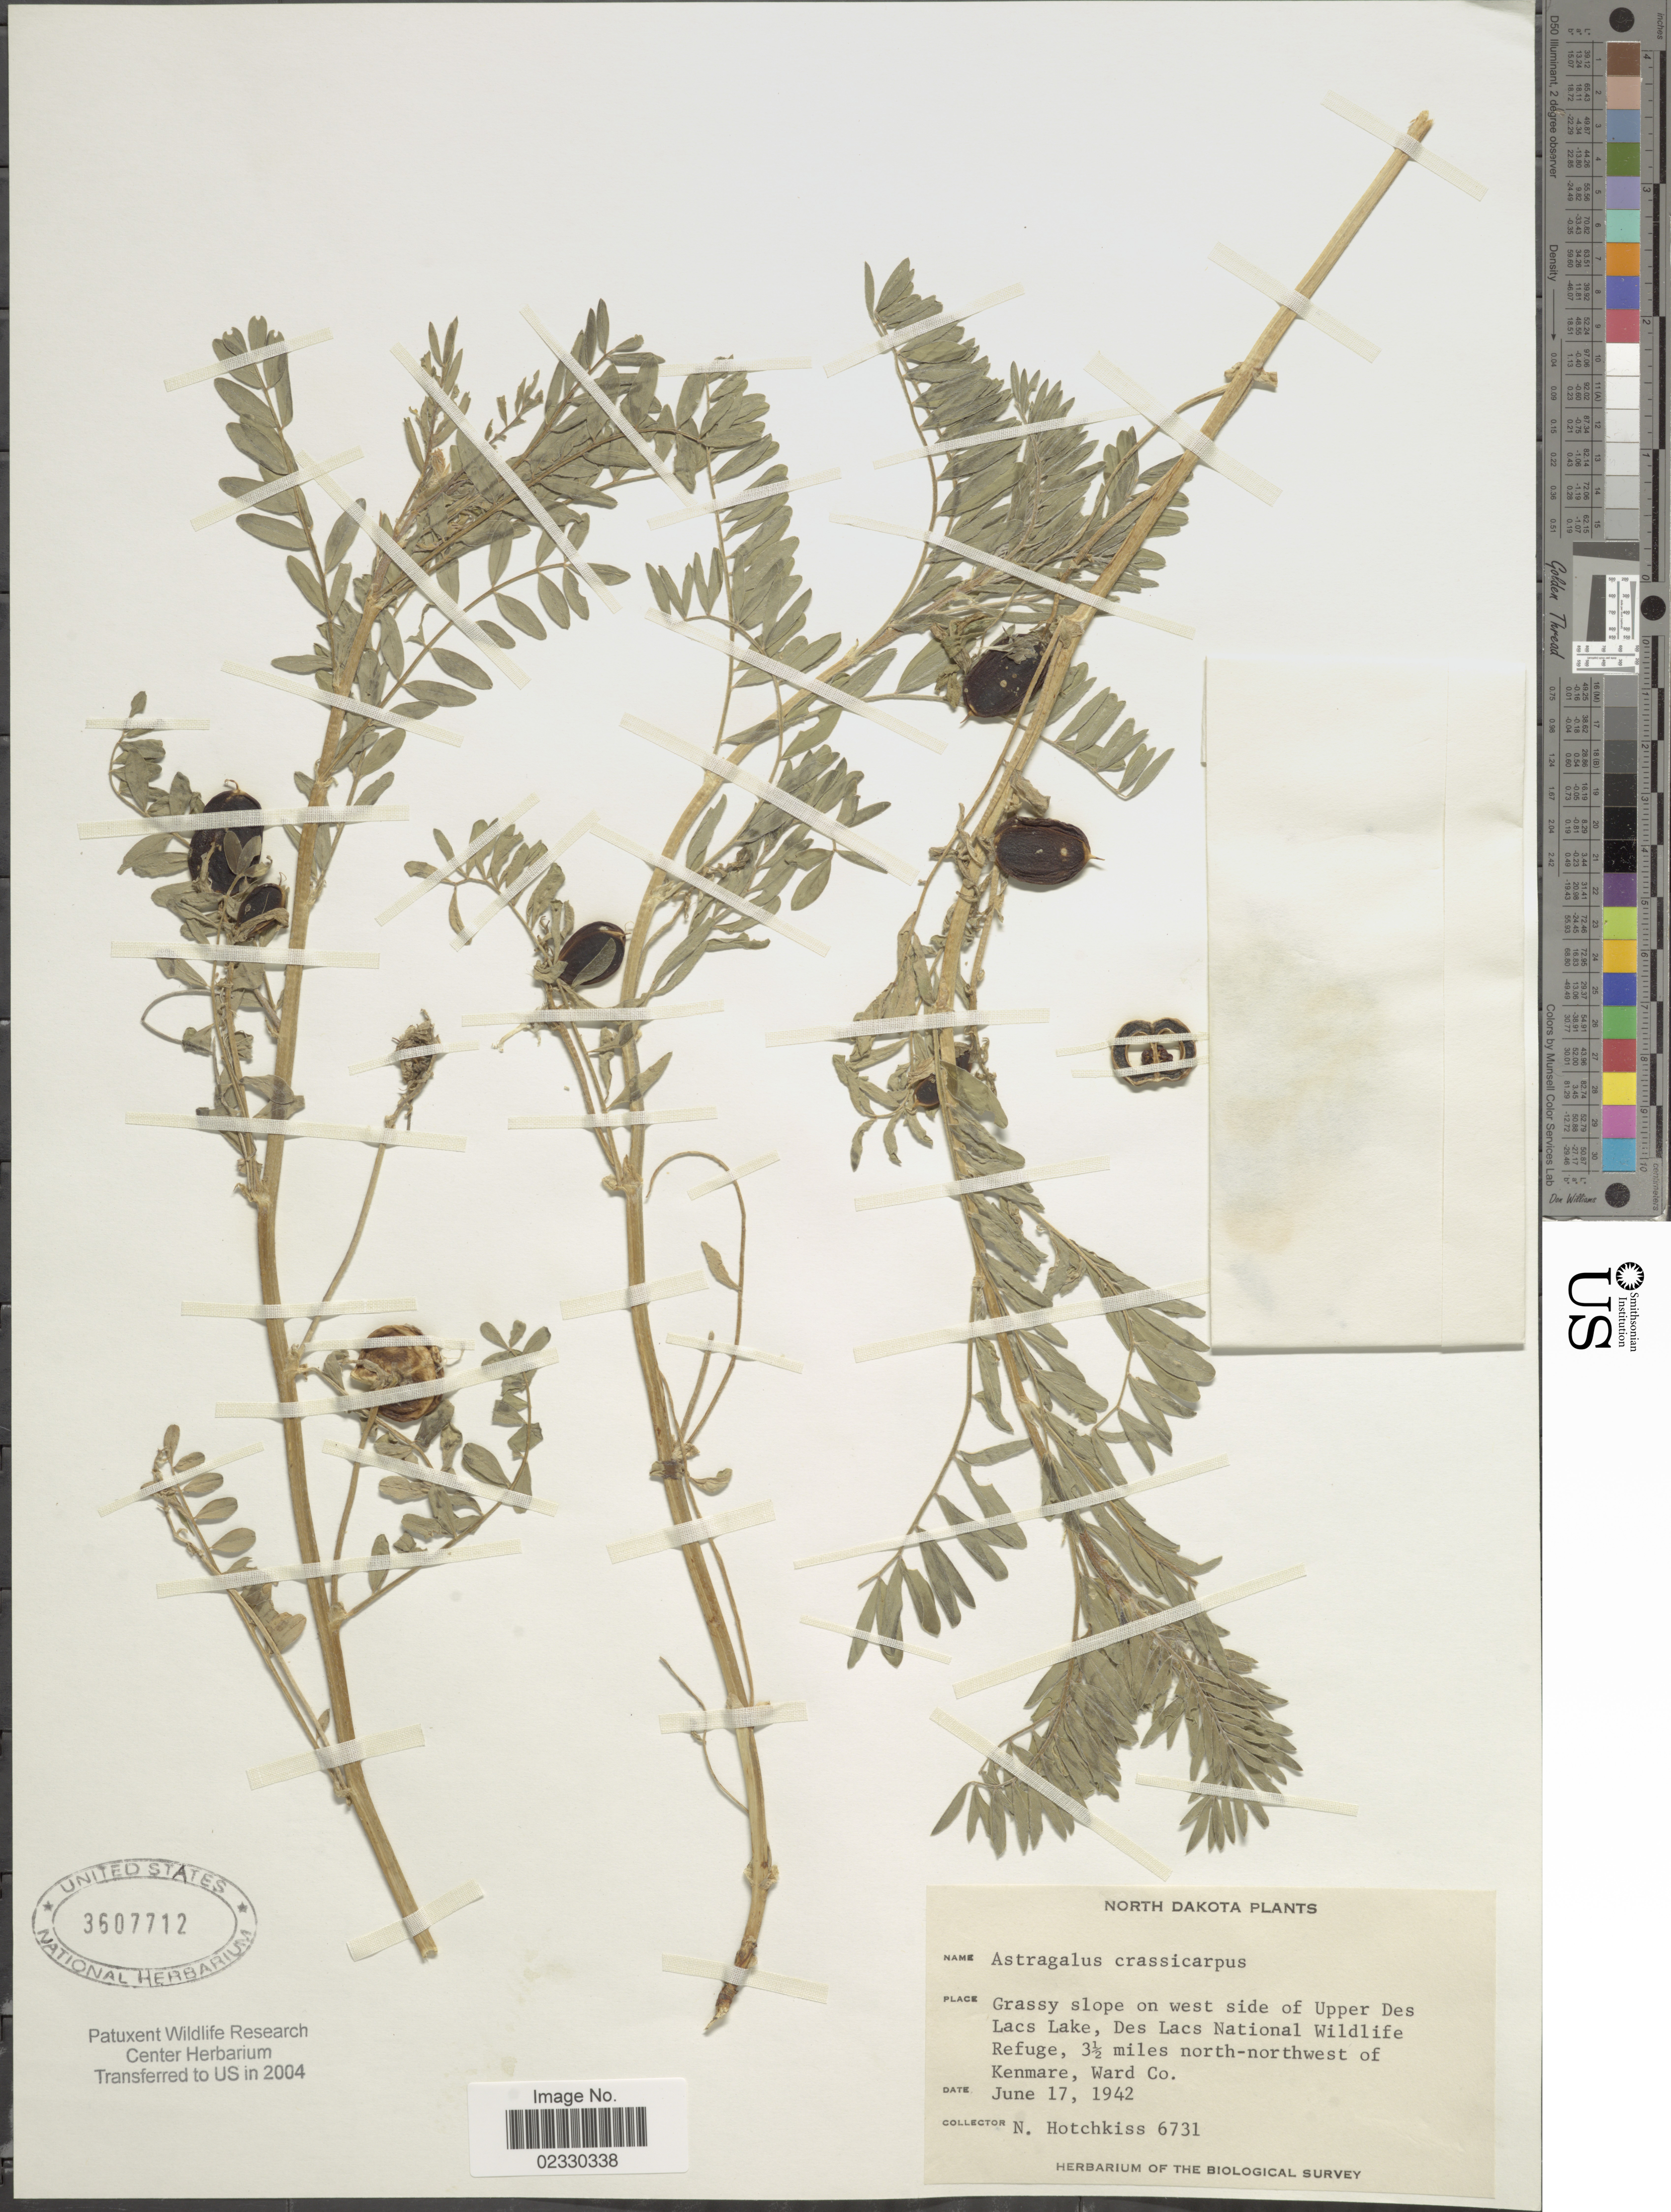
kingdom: Plantae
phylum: Tracheophyta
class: Magnoliopsida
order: Fabales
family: Fabaceae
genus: Astragalus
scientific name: Astragalus crassicarpus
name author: Nutt.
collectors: N. Hotchkiss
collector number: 6731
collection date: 1942-06-17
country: United States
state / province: North Dakota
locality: Grassy slope on west side of Upper Des Lacas Lake, Des Lacs National Wildlide Refuge, 3 1/2 miles north-northwest of Kenmare, Ward Co.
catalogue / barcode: US 3607712